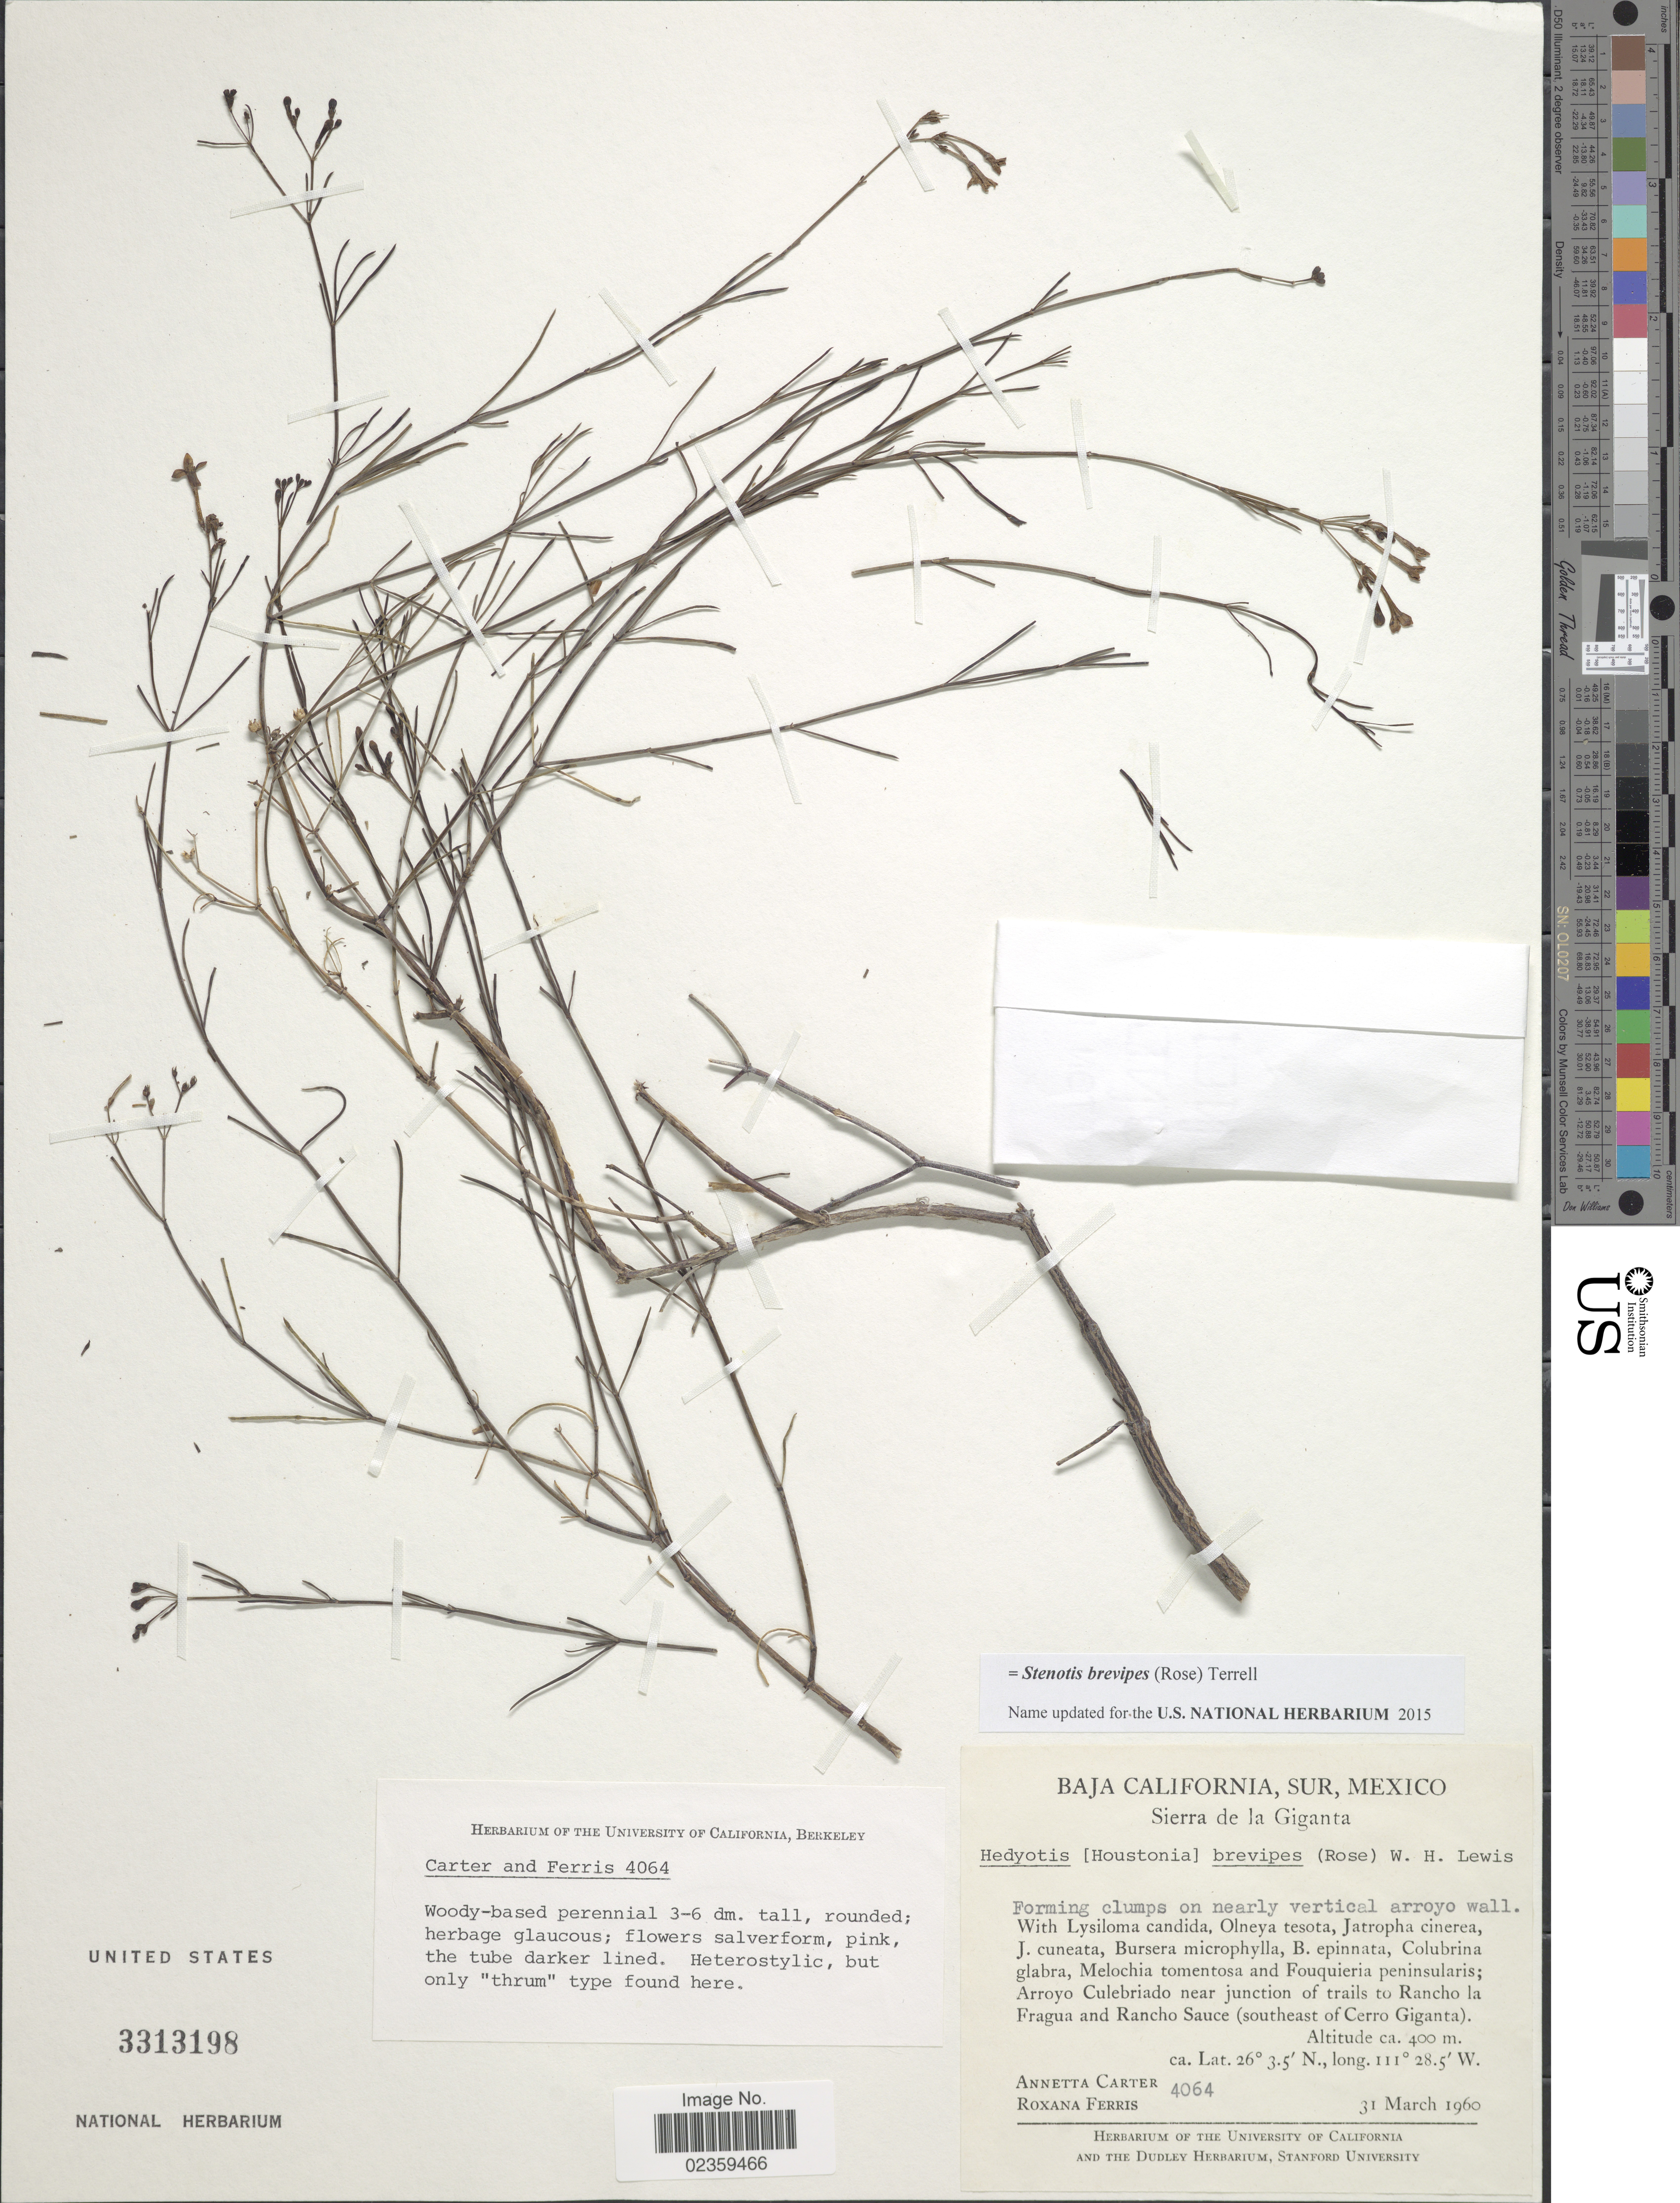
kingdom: Plantae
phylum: Tracheophyta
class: Magnoliopsida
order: Gentianales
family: Rubiaceae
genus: Stenotis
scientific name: Stenotis brevipes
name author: (Rose) Terrell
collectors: A. Carter & R. S. Ferris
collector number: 4064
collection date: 1960-03-31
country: Mexico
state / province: Baja California Sur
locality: Sierra de la Giganta. Arroyo Culebriado near junction of trails to Rancho ola Fragua and Rancho Sauce (southeast of Cerro Giganta)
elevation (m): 400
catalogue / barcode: US 3313198